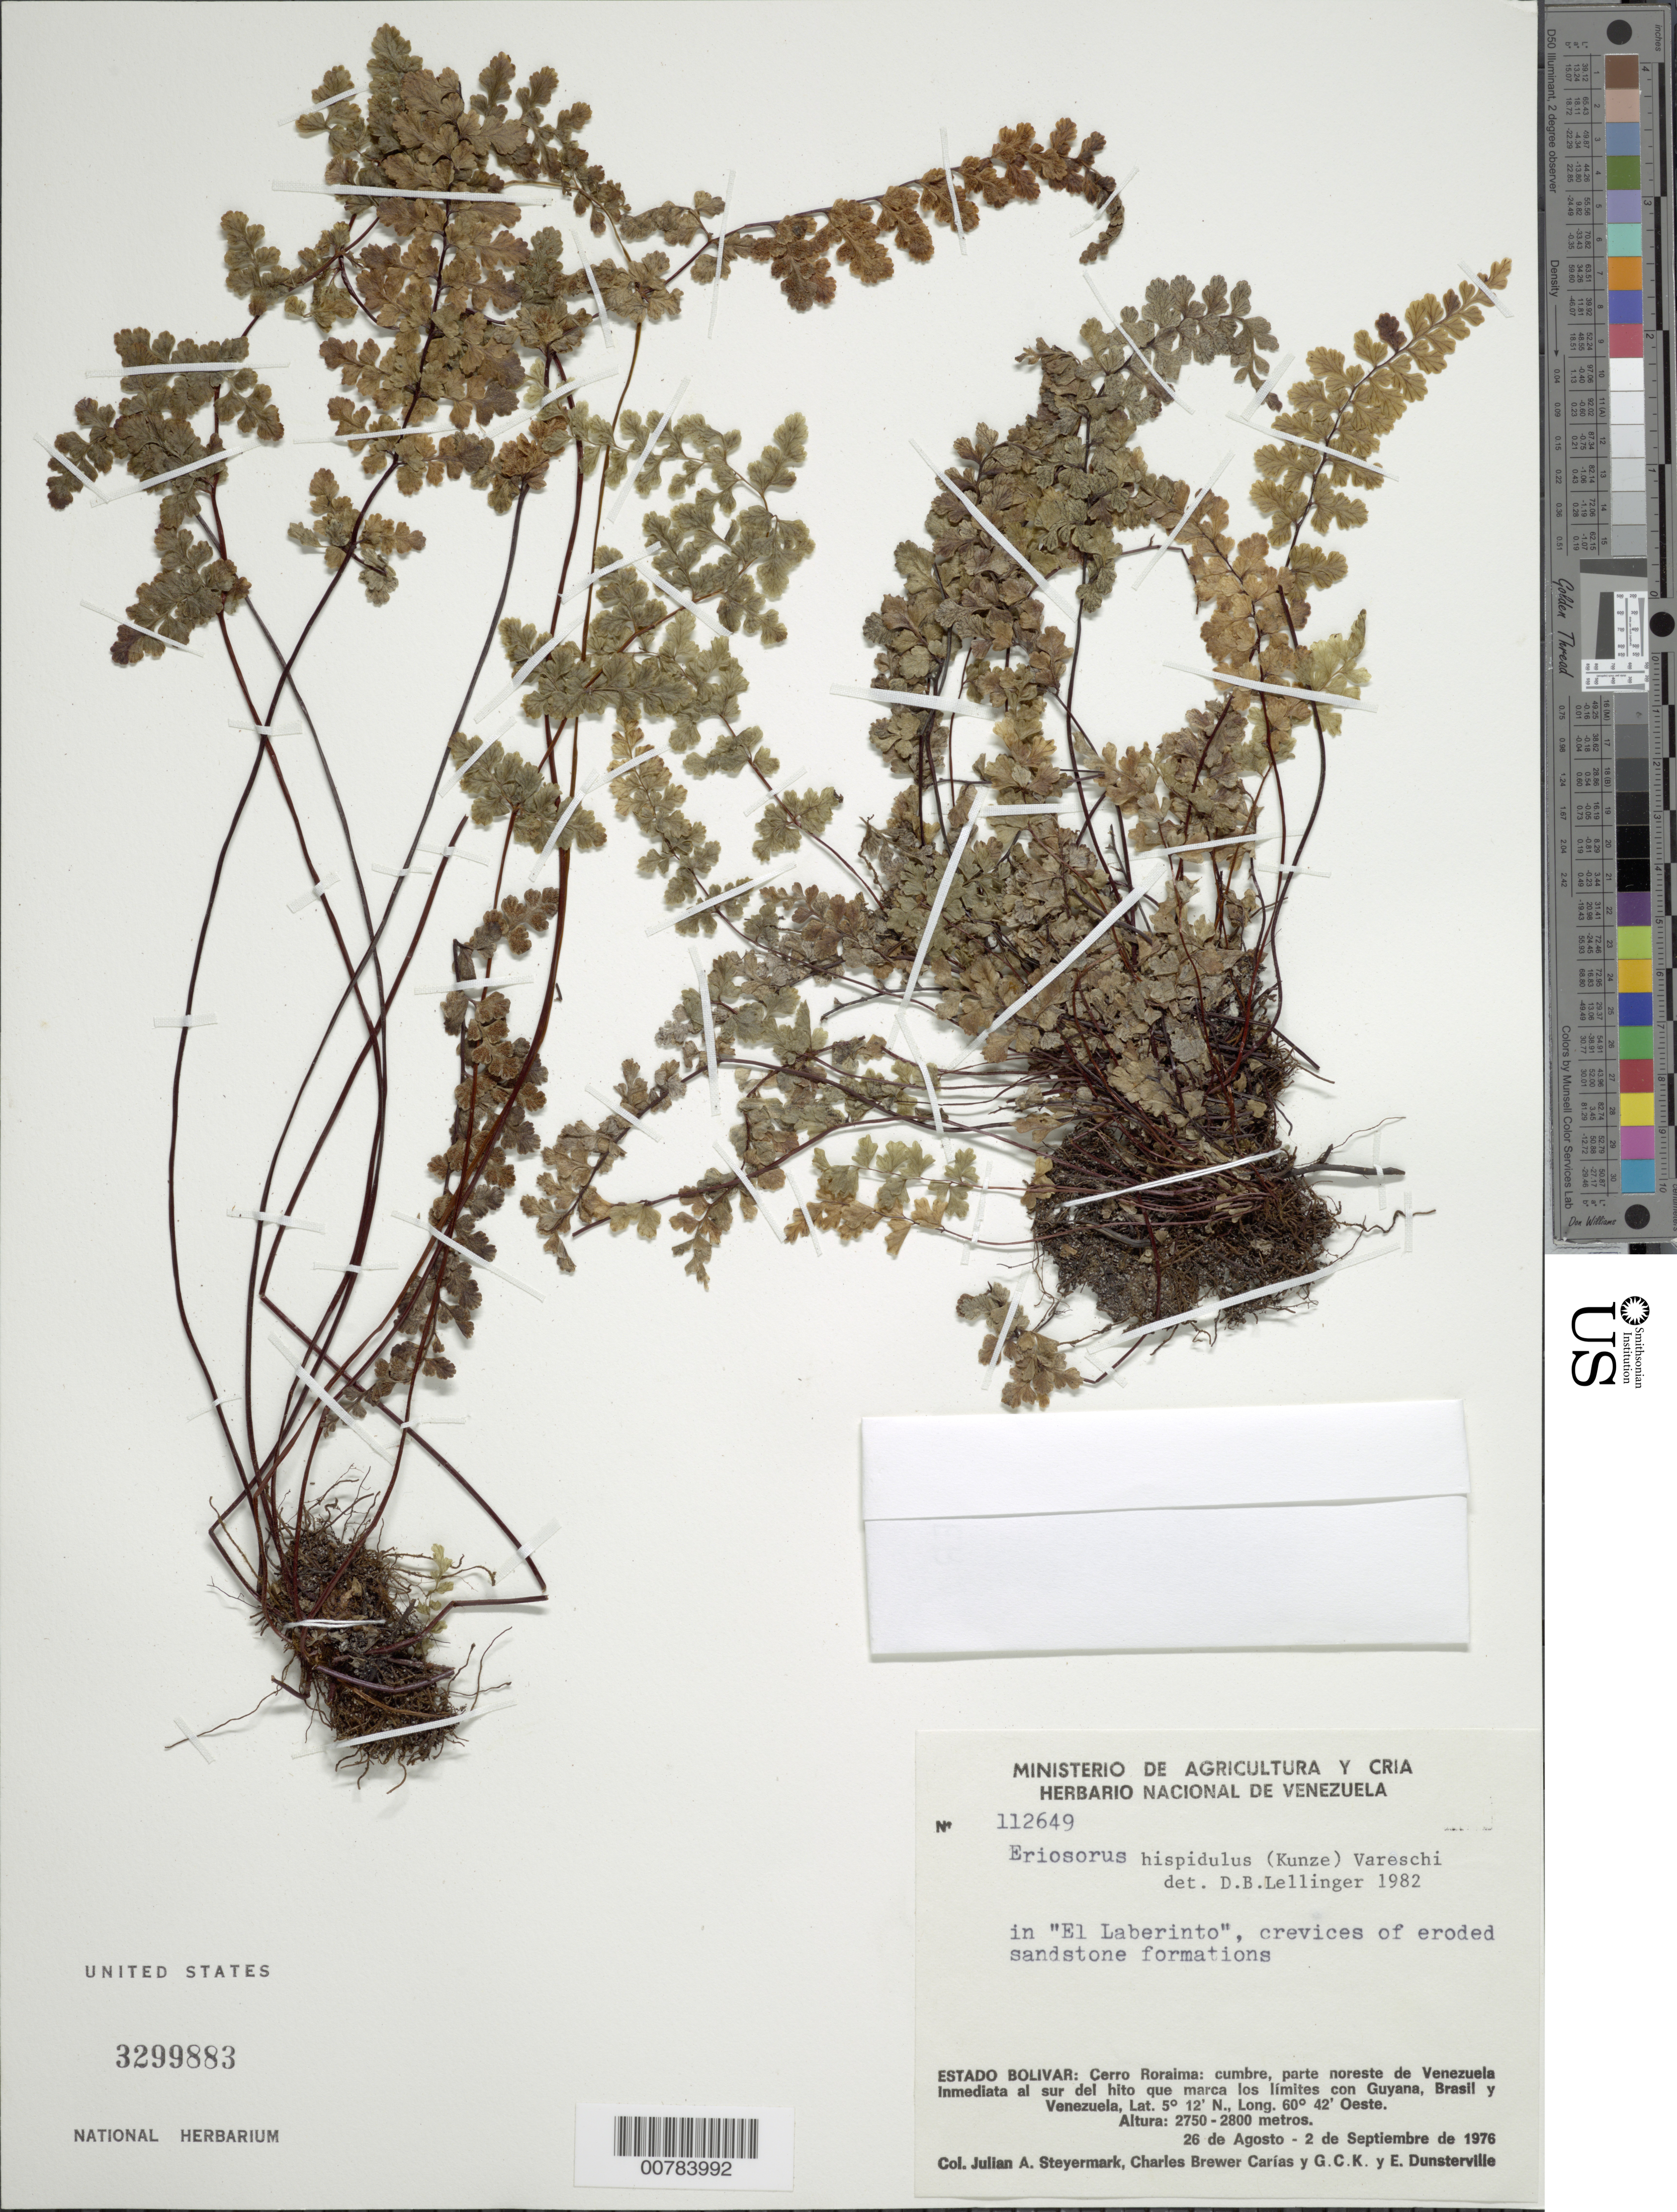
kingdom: Plantae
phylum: Tracheophyta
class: Polypodiopsida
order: Polypodiales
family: Pteridaceae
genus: Jamesonia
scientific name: Jamesonia hispidula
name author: Kunze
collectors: J. Steyermark, C. Brewer-Carias, G. C. K. Dunsterville & E. Dunsterville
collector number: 112649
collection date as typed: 26-Aug-76 to 2-Sep-76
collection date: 1976-08-26/1976-09-02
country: Venezuela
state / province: Bolívar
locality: Cerro Roraima: cumbre, parte NO de Venezuela immediata al sur del hito que marca los limites con Guyana, Brasil y Venezuela, in "El Valle", headwaters of Río Arabapó.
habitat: Crevices of eroded sandstone formations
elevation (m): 2750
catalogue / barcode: US 3299883